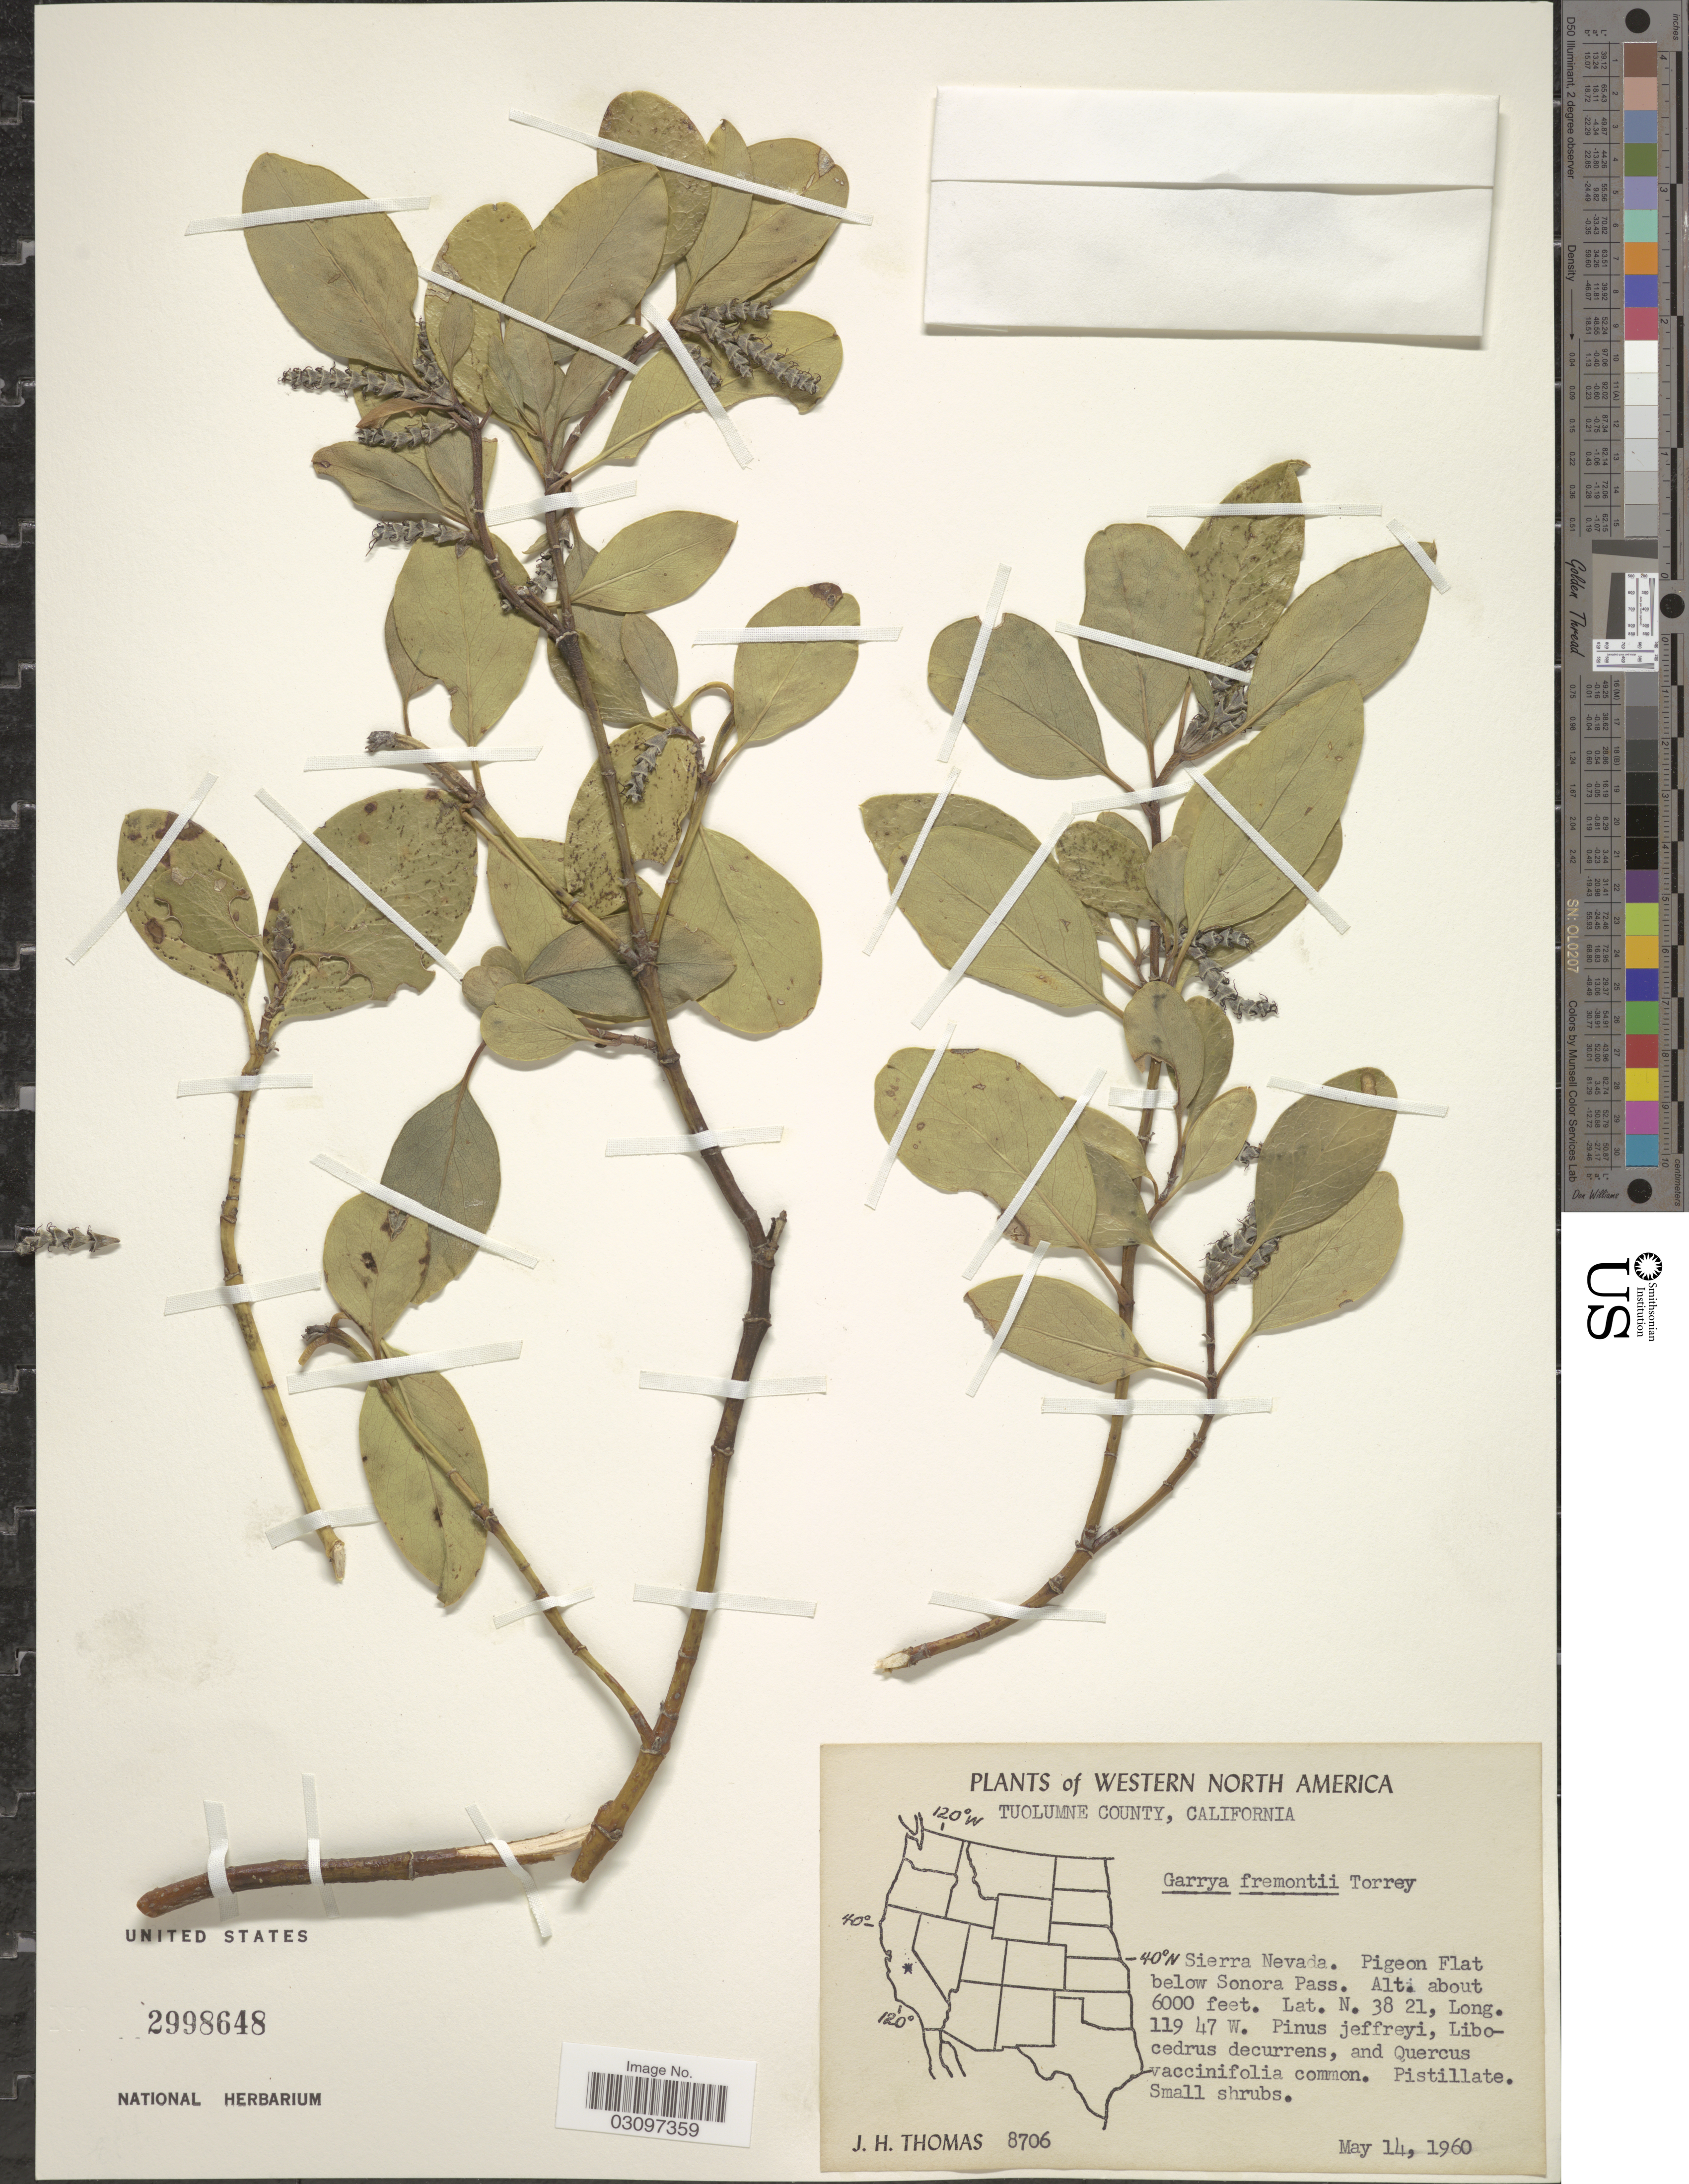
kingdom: Plantae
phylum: Tracheophyta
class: Magnoliopsida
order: Garryales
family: Garryaceae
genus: Garrya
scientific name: Garrya fremontii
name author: Torr.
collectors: J. H. Thomas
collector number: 8706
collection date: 1960-05-14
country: United States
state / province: California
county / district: Tuolumne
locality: Western North America. Tuolumne County. Sierra Nevada. Pigeon Flat below Sonora Pass.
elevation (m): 1829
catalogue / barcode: US 2998648